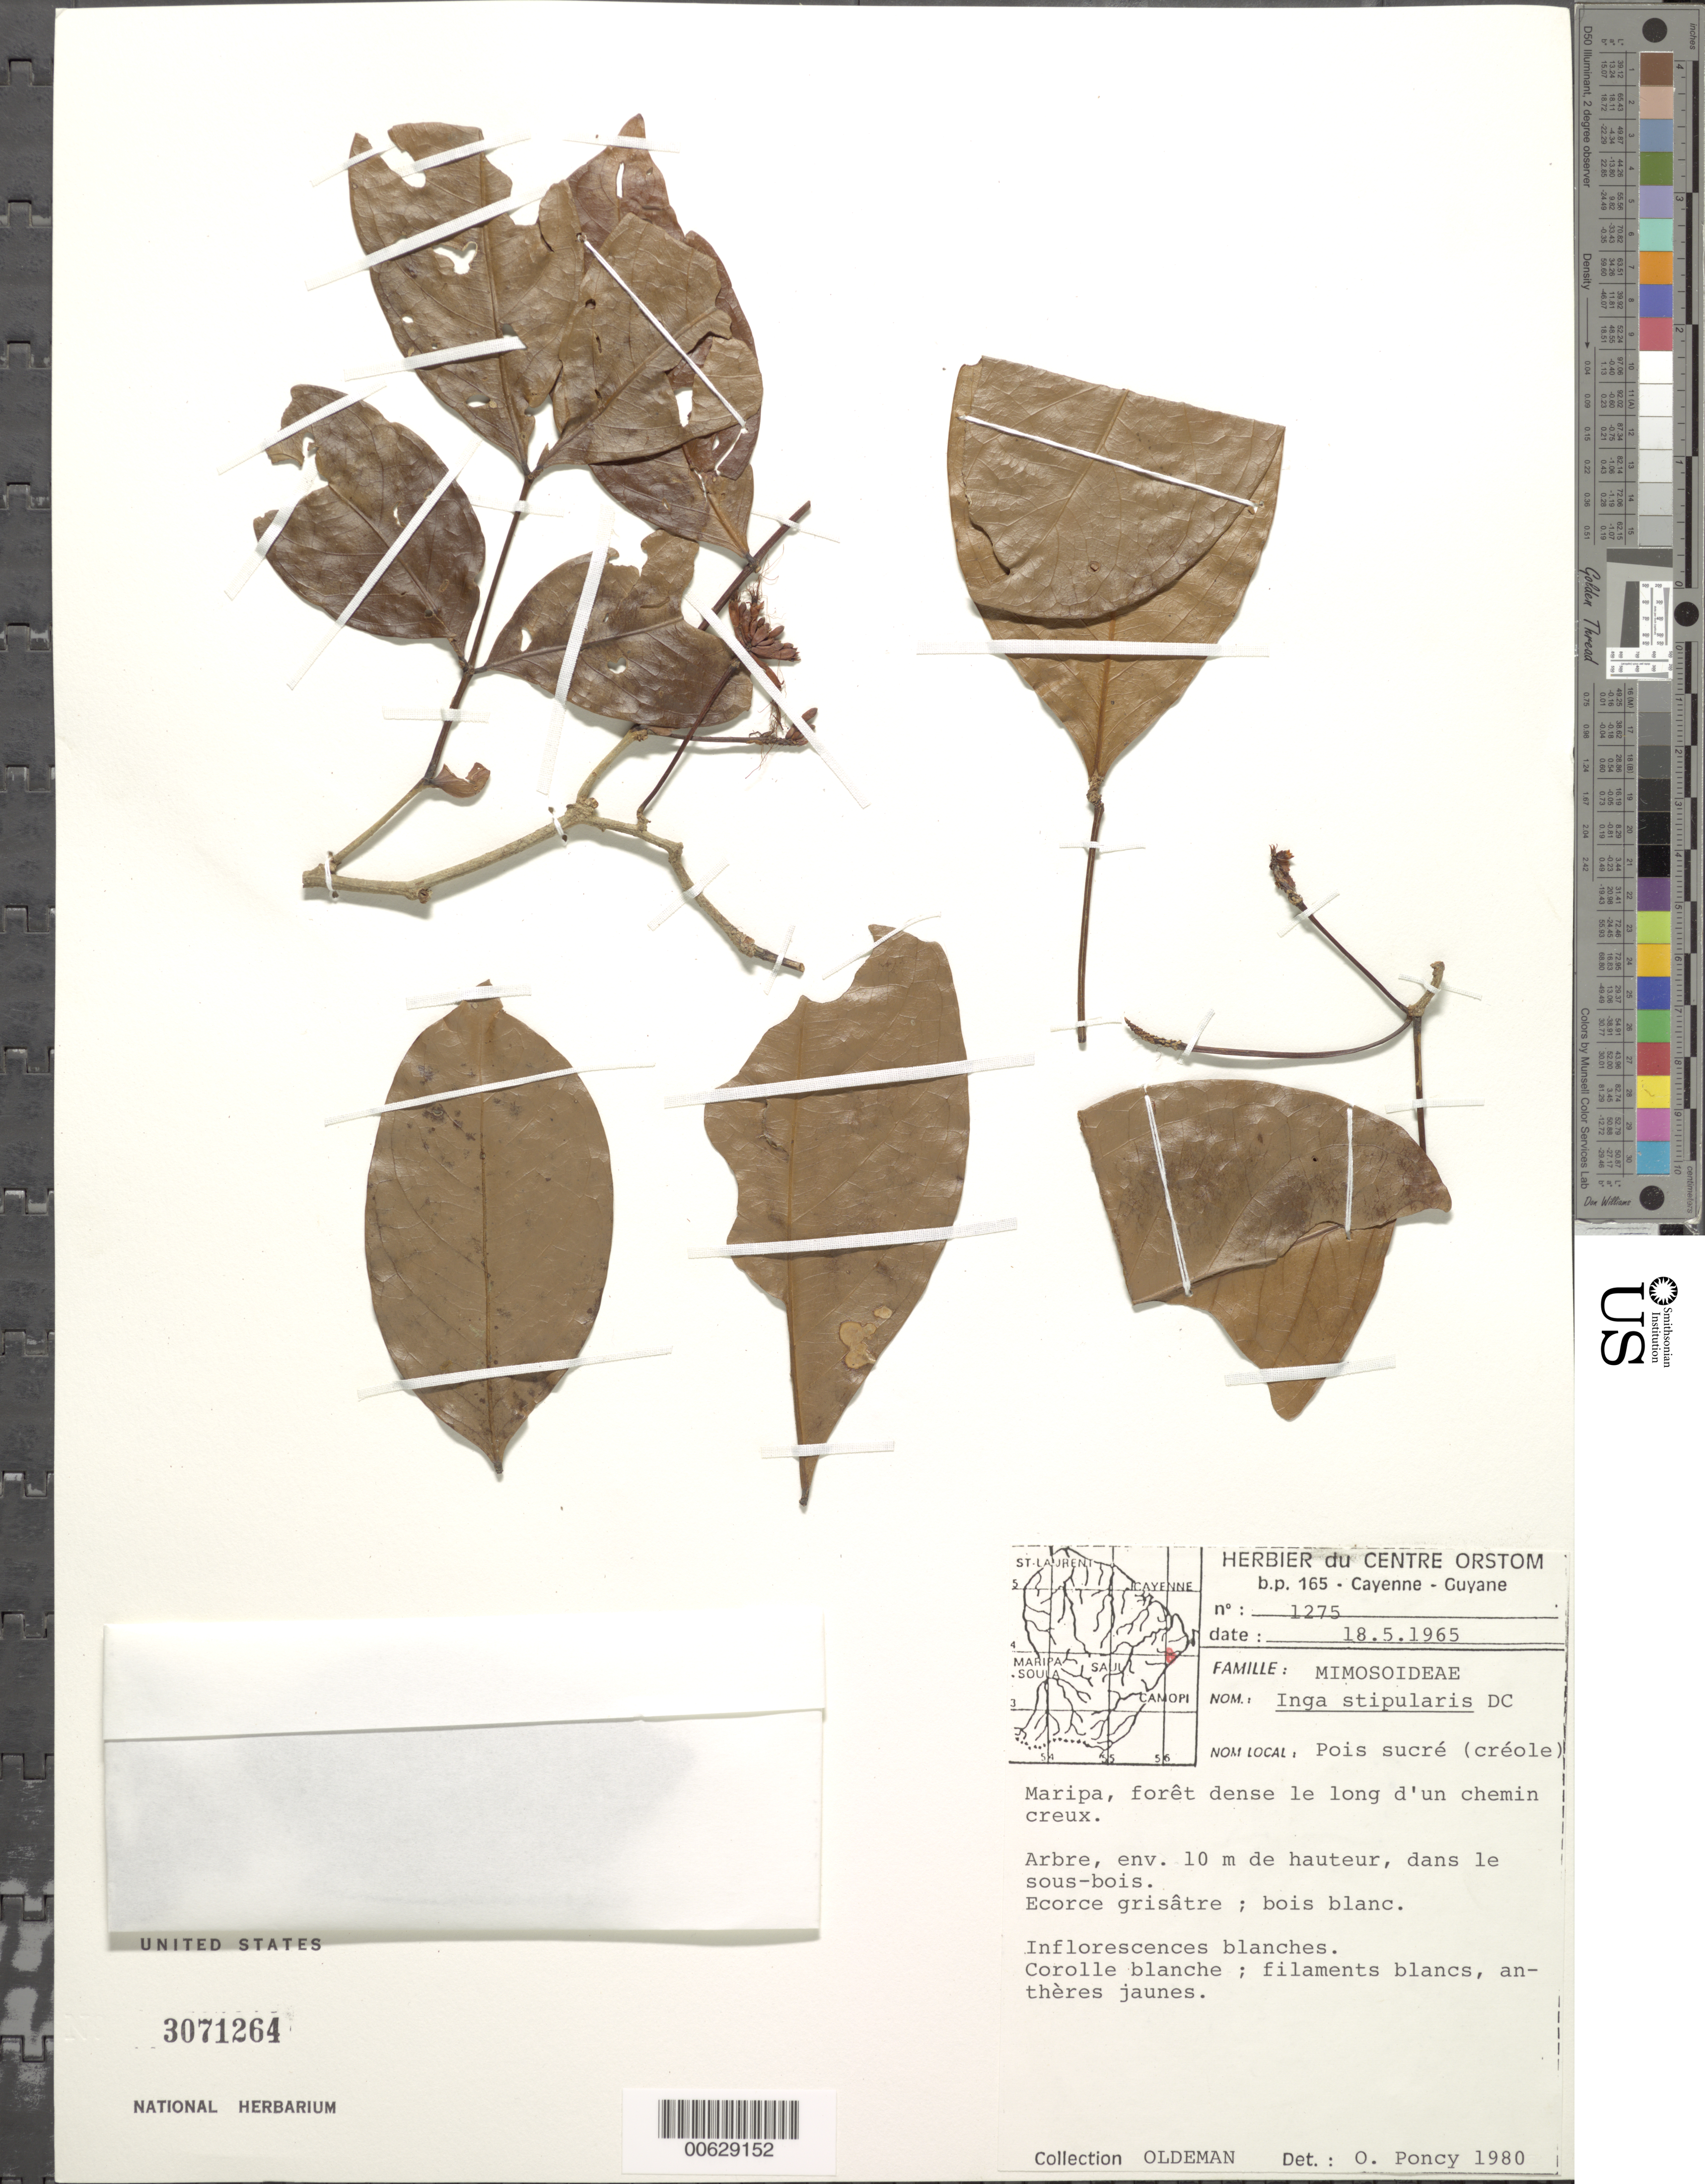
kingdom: Plantae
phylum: Tracheophyta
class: Magnoliopsida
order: Fabales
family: Fabaceae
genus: Inga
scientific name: Inga stipularis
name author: DC.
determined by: Poncy, O.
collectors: R. Oldeman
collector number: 1275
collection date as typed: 18-May-65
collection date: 1965-05-18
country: French Guiana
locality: Maripa, Bas-Oyapock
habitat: Foret dense le long d'un chemin creux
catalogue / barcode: US 3071264